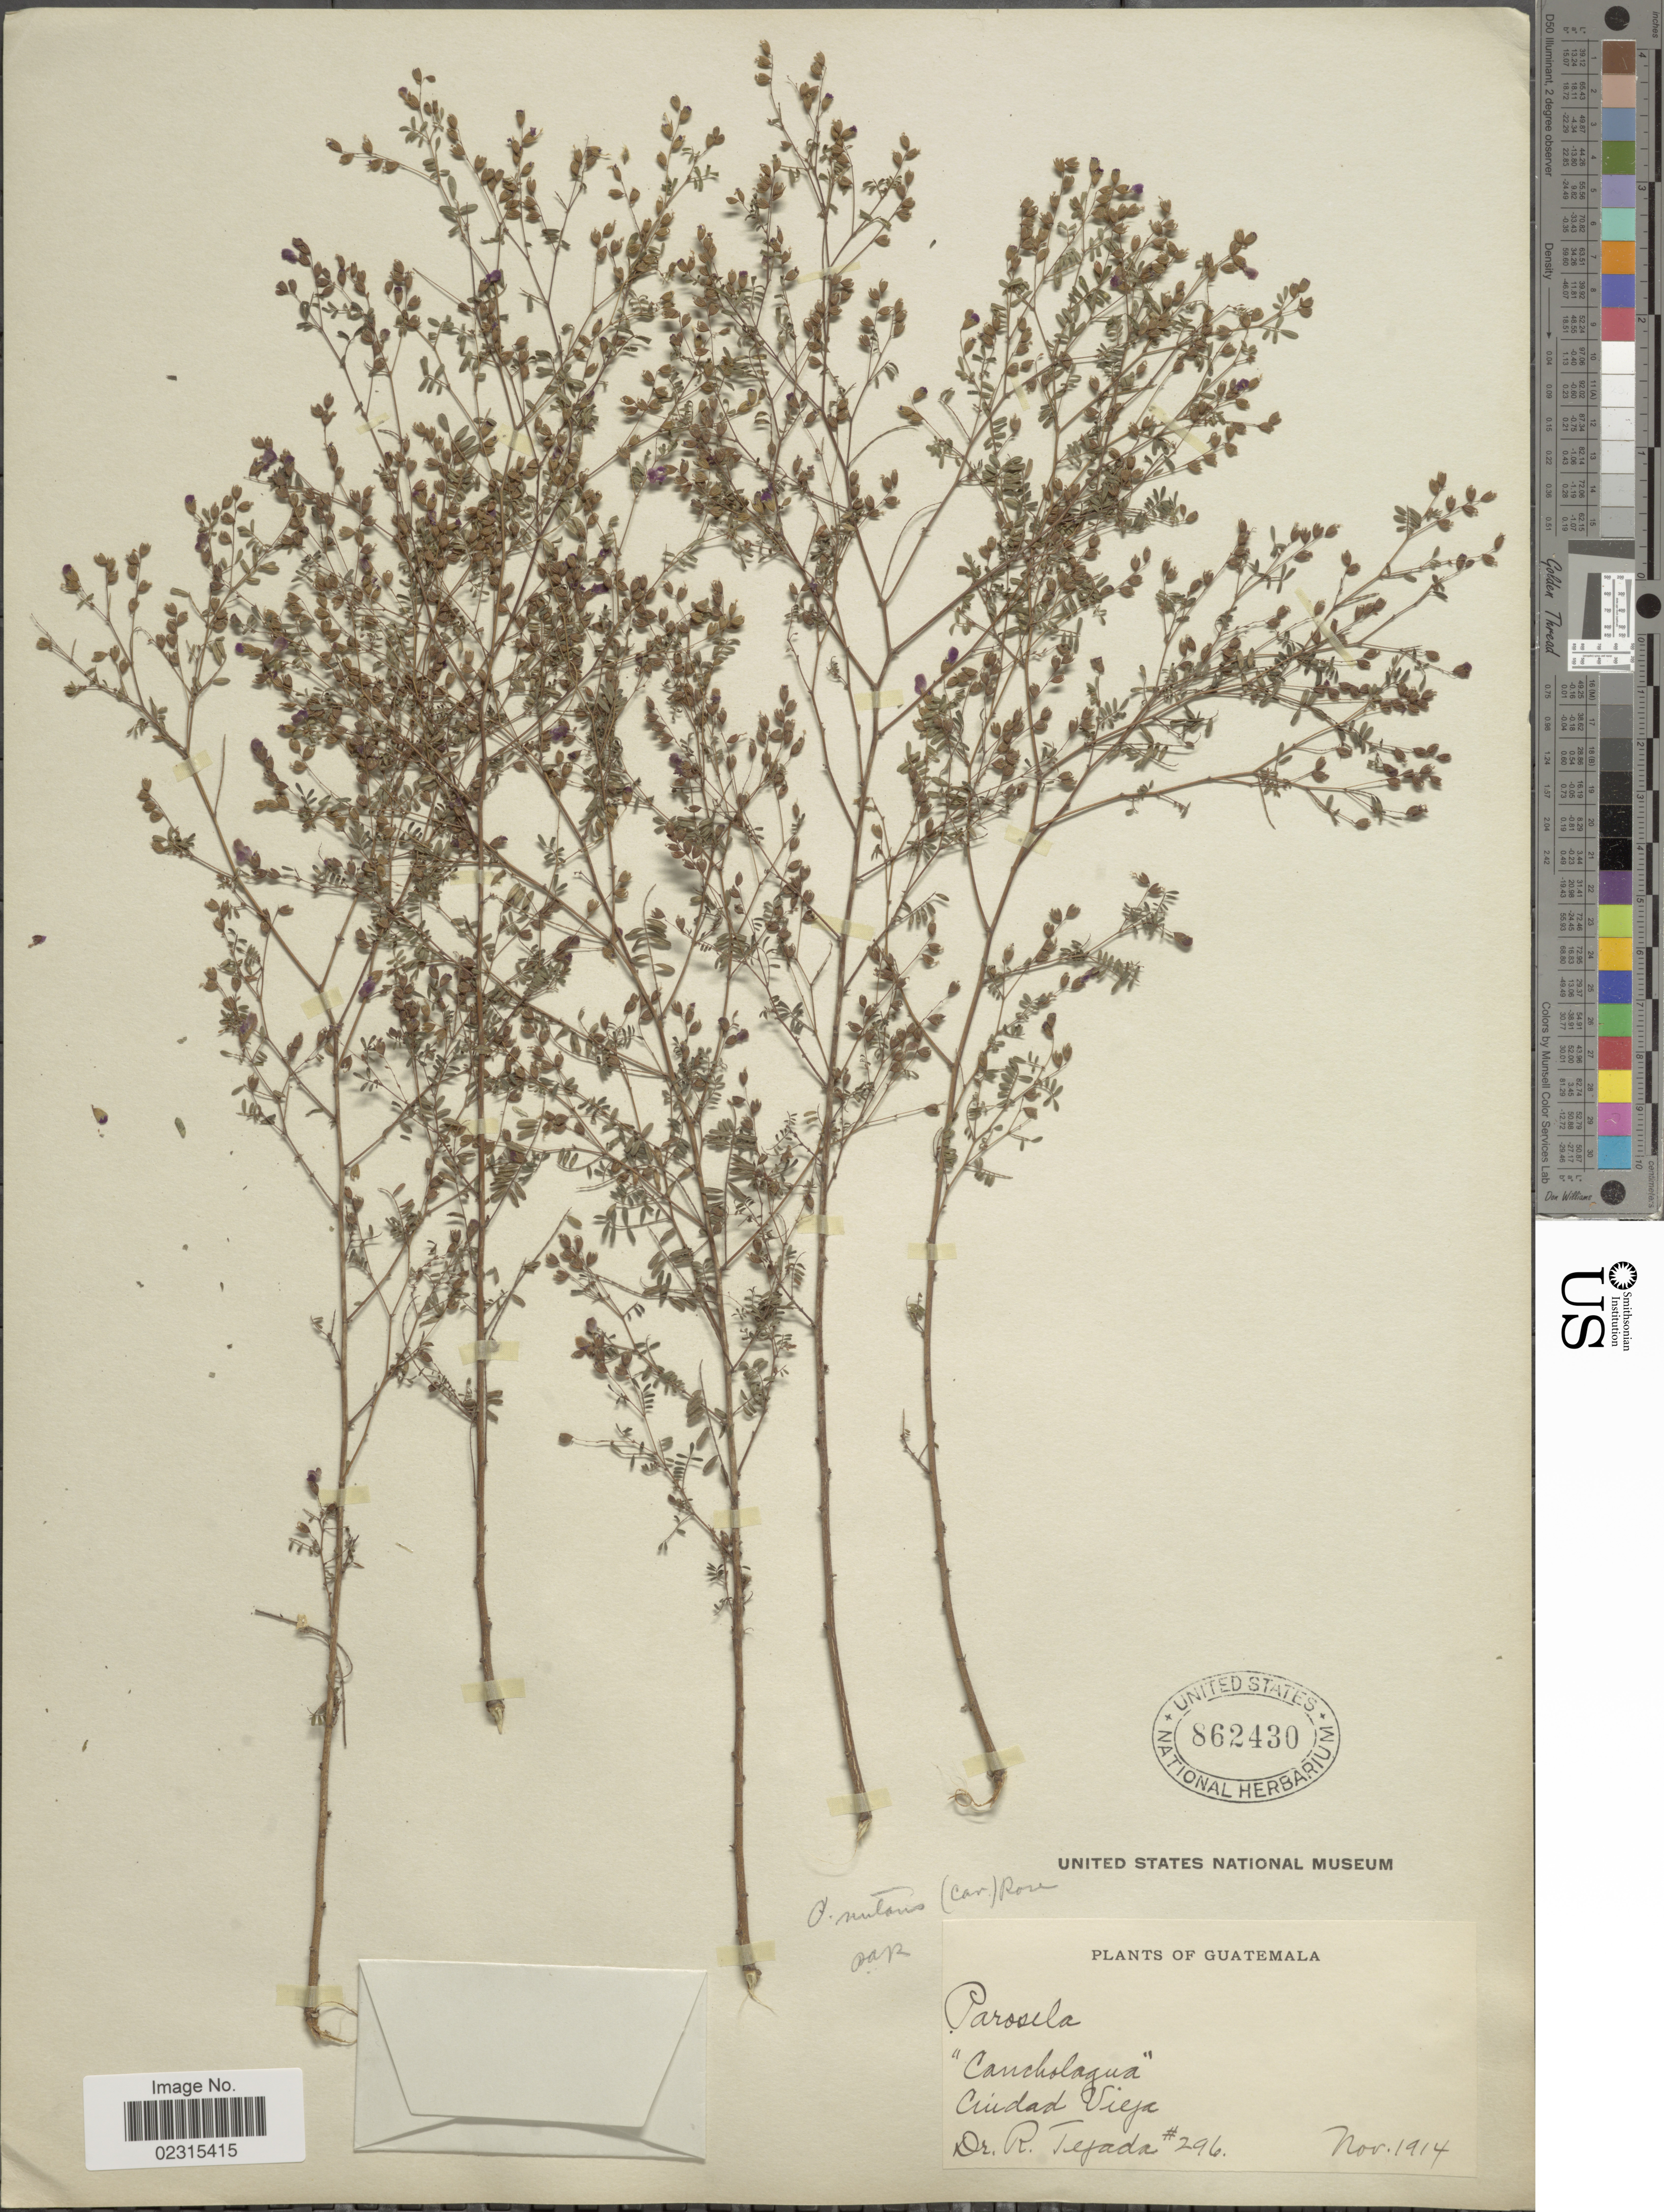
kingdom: Plantae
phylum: Tracheophyta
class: Magnoliopsida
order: Fabales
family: Fabaceae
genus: Marina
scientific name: Marina nutans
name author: (Cav.) Barneby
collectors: R. Tejada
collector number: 296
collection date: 1914-11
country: Guatemala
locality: Cuidad Vieja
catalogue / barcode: US 862430